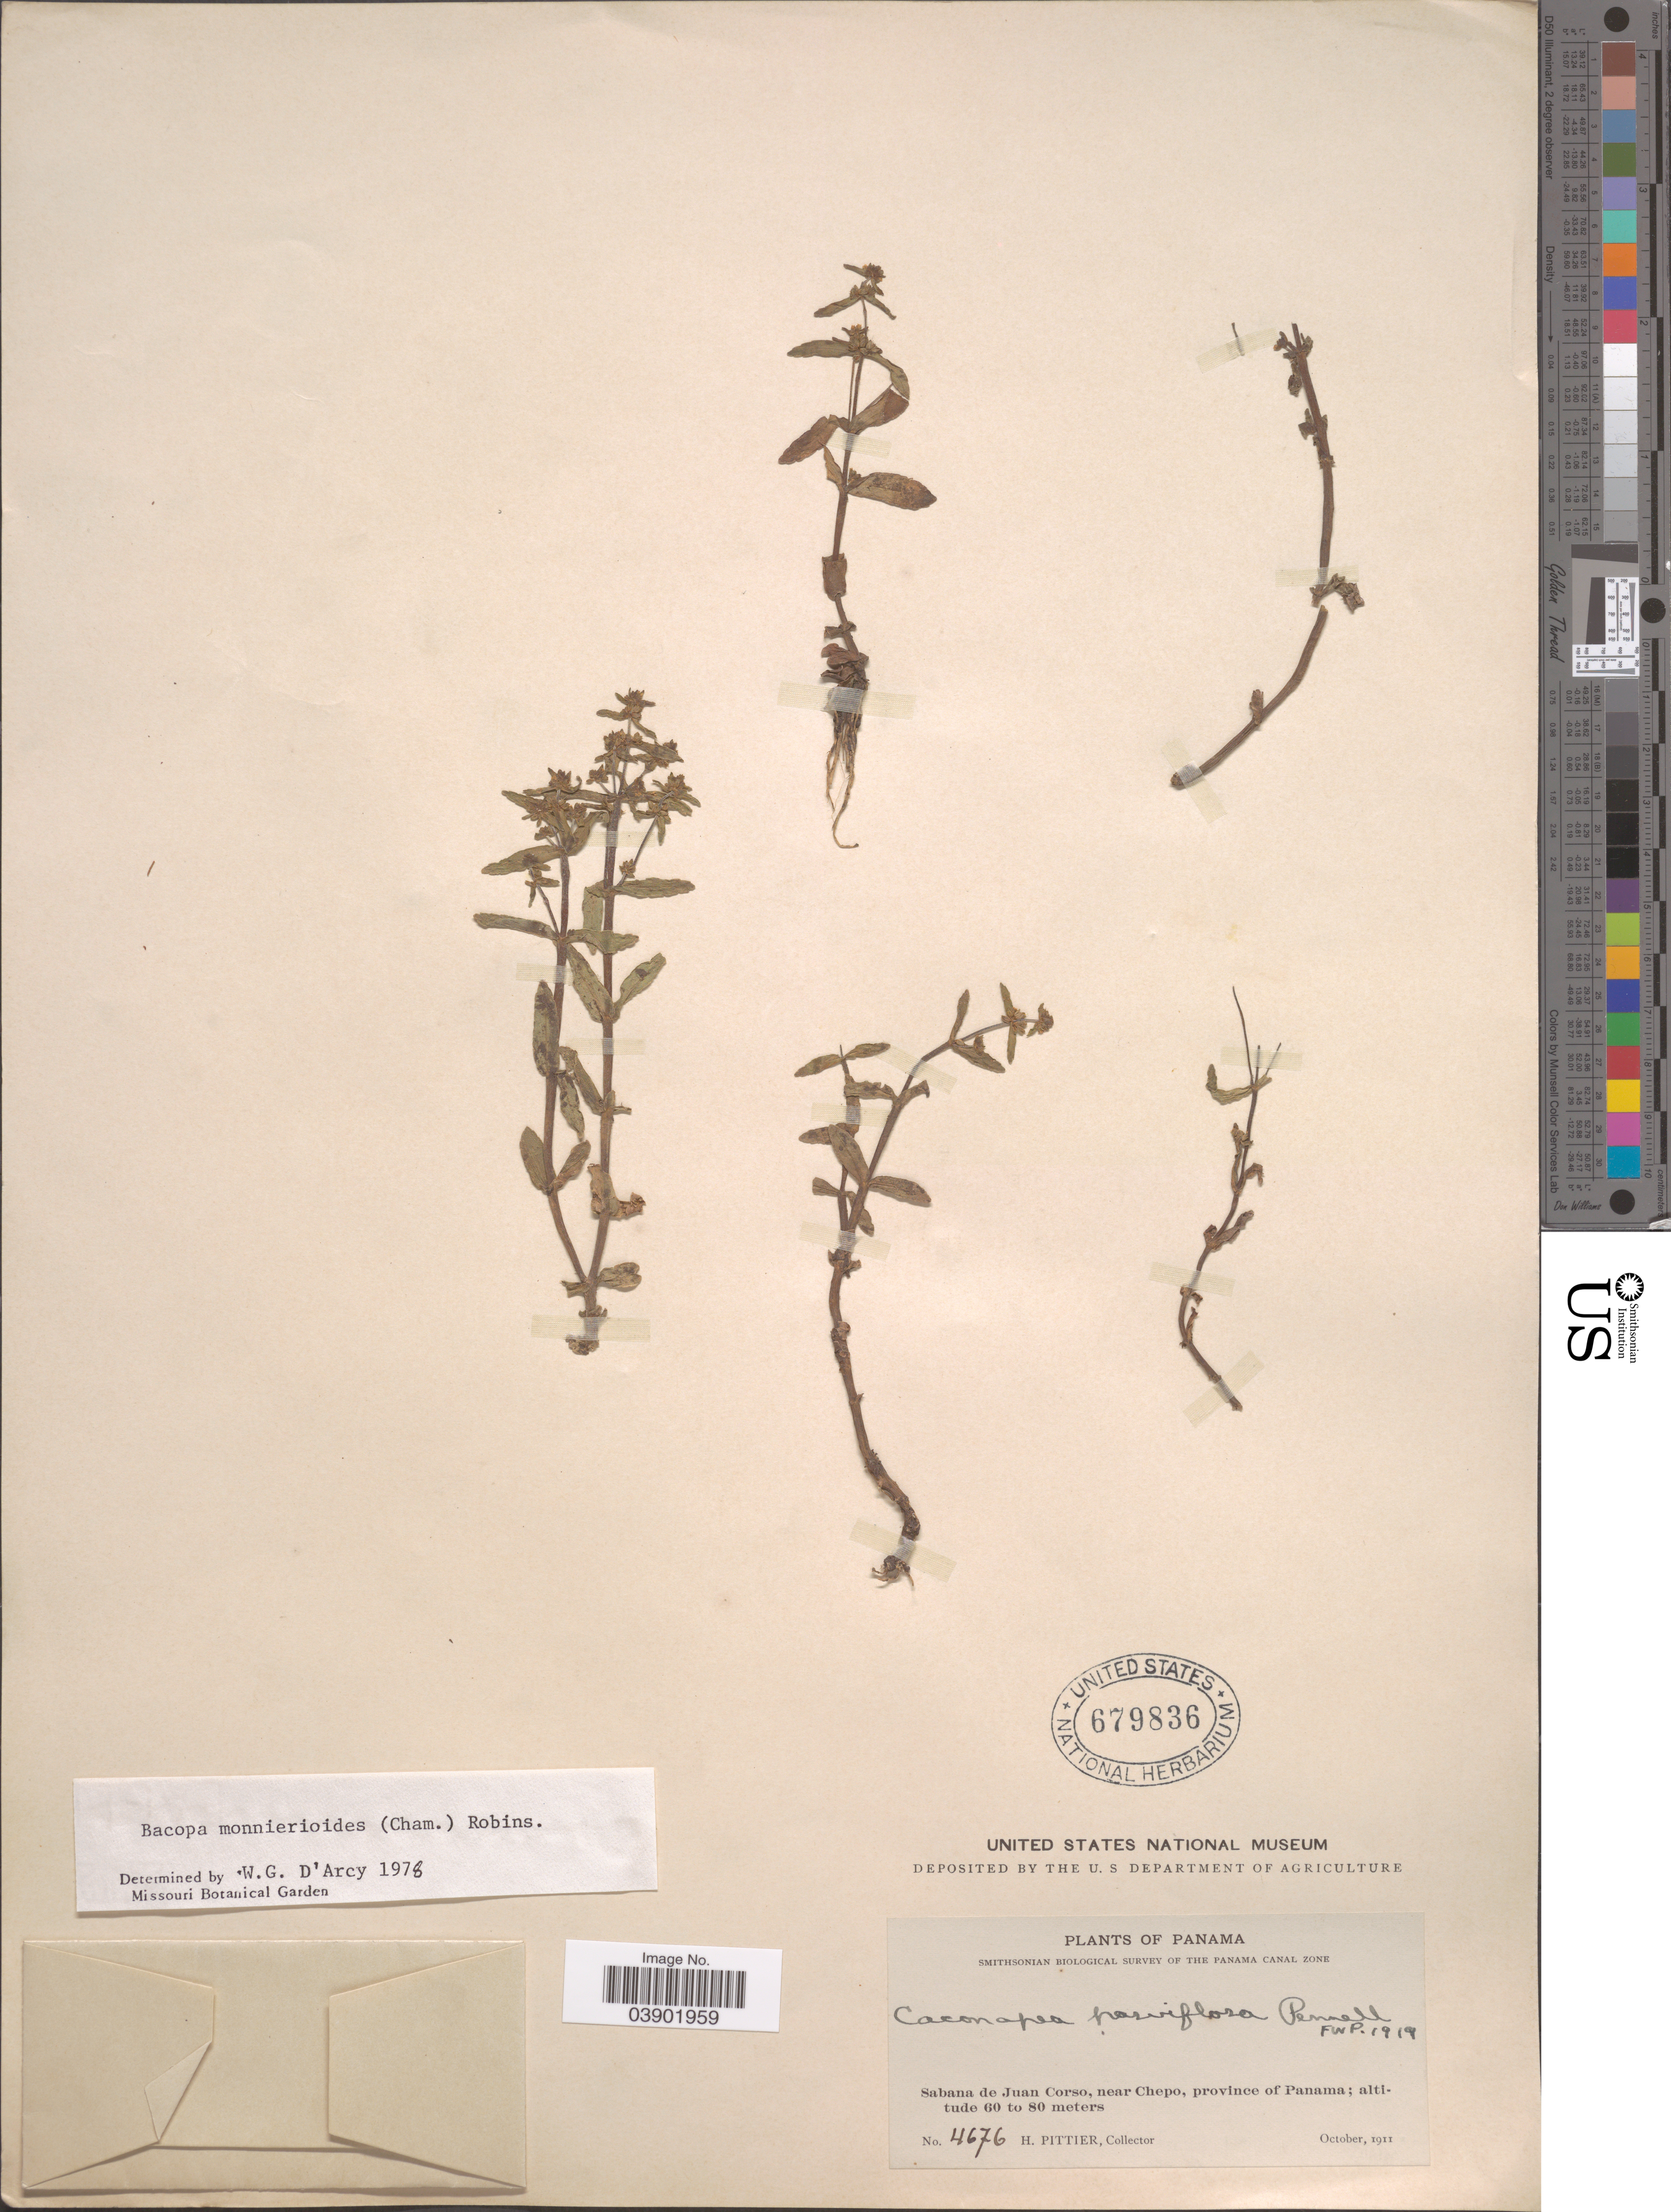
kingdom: Plantae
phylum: Tracheophyta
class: Magnoliopsida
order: Lamiales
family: Plantaginaceae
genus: Bacopa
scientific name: Bacopa monnierioides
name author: (Cham.) B.L. Rob.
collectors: H. F. Pittier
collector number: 4676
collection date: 1911-10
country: Panama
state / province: Panamá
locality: Sabana de Juan Corso, near Chepo.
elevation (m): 60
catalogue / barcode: US 679836